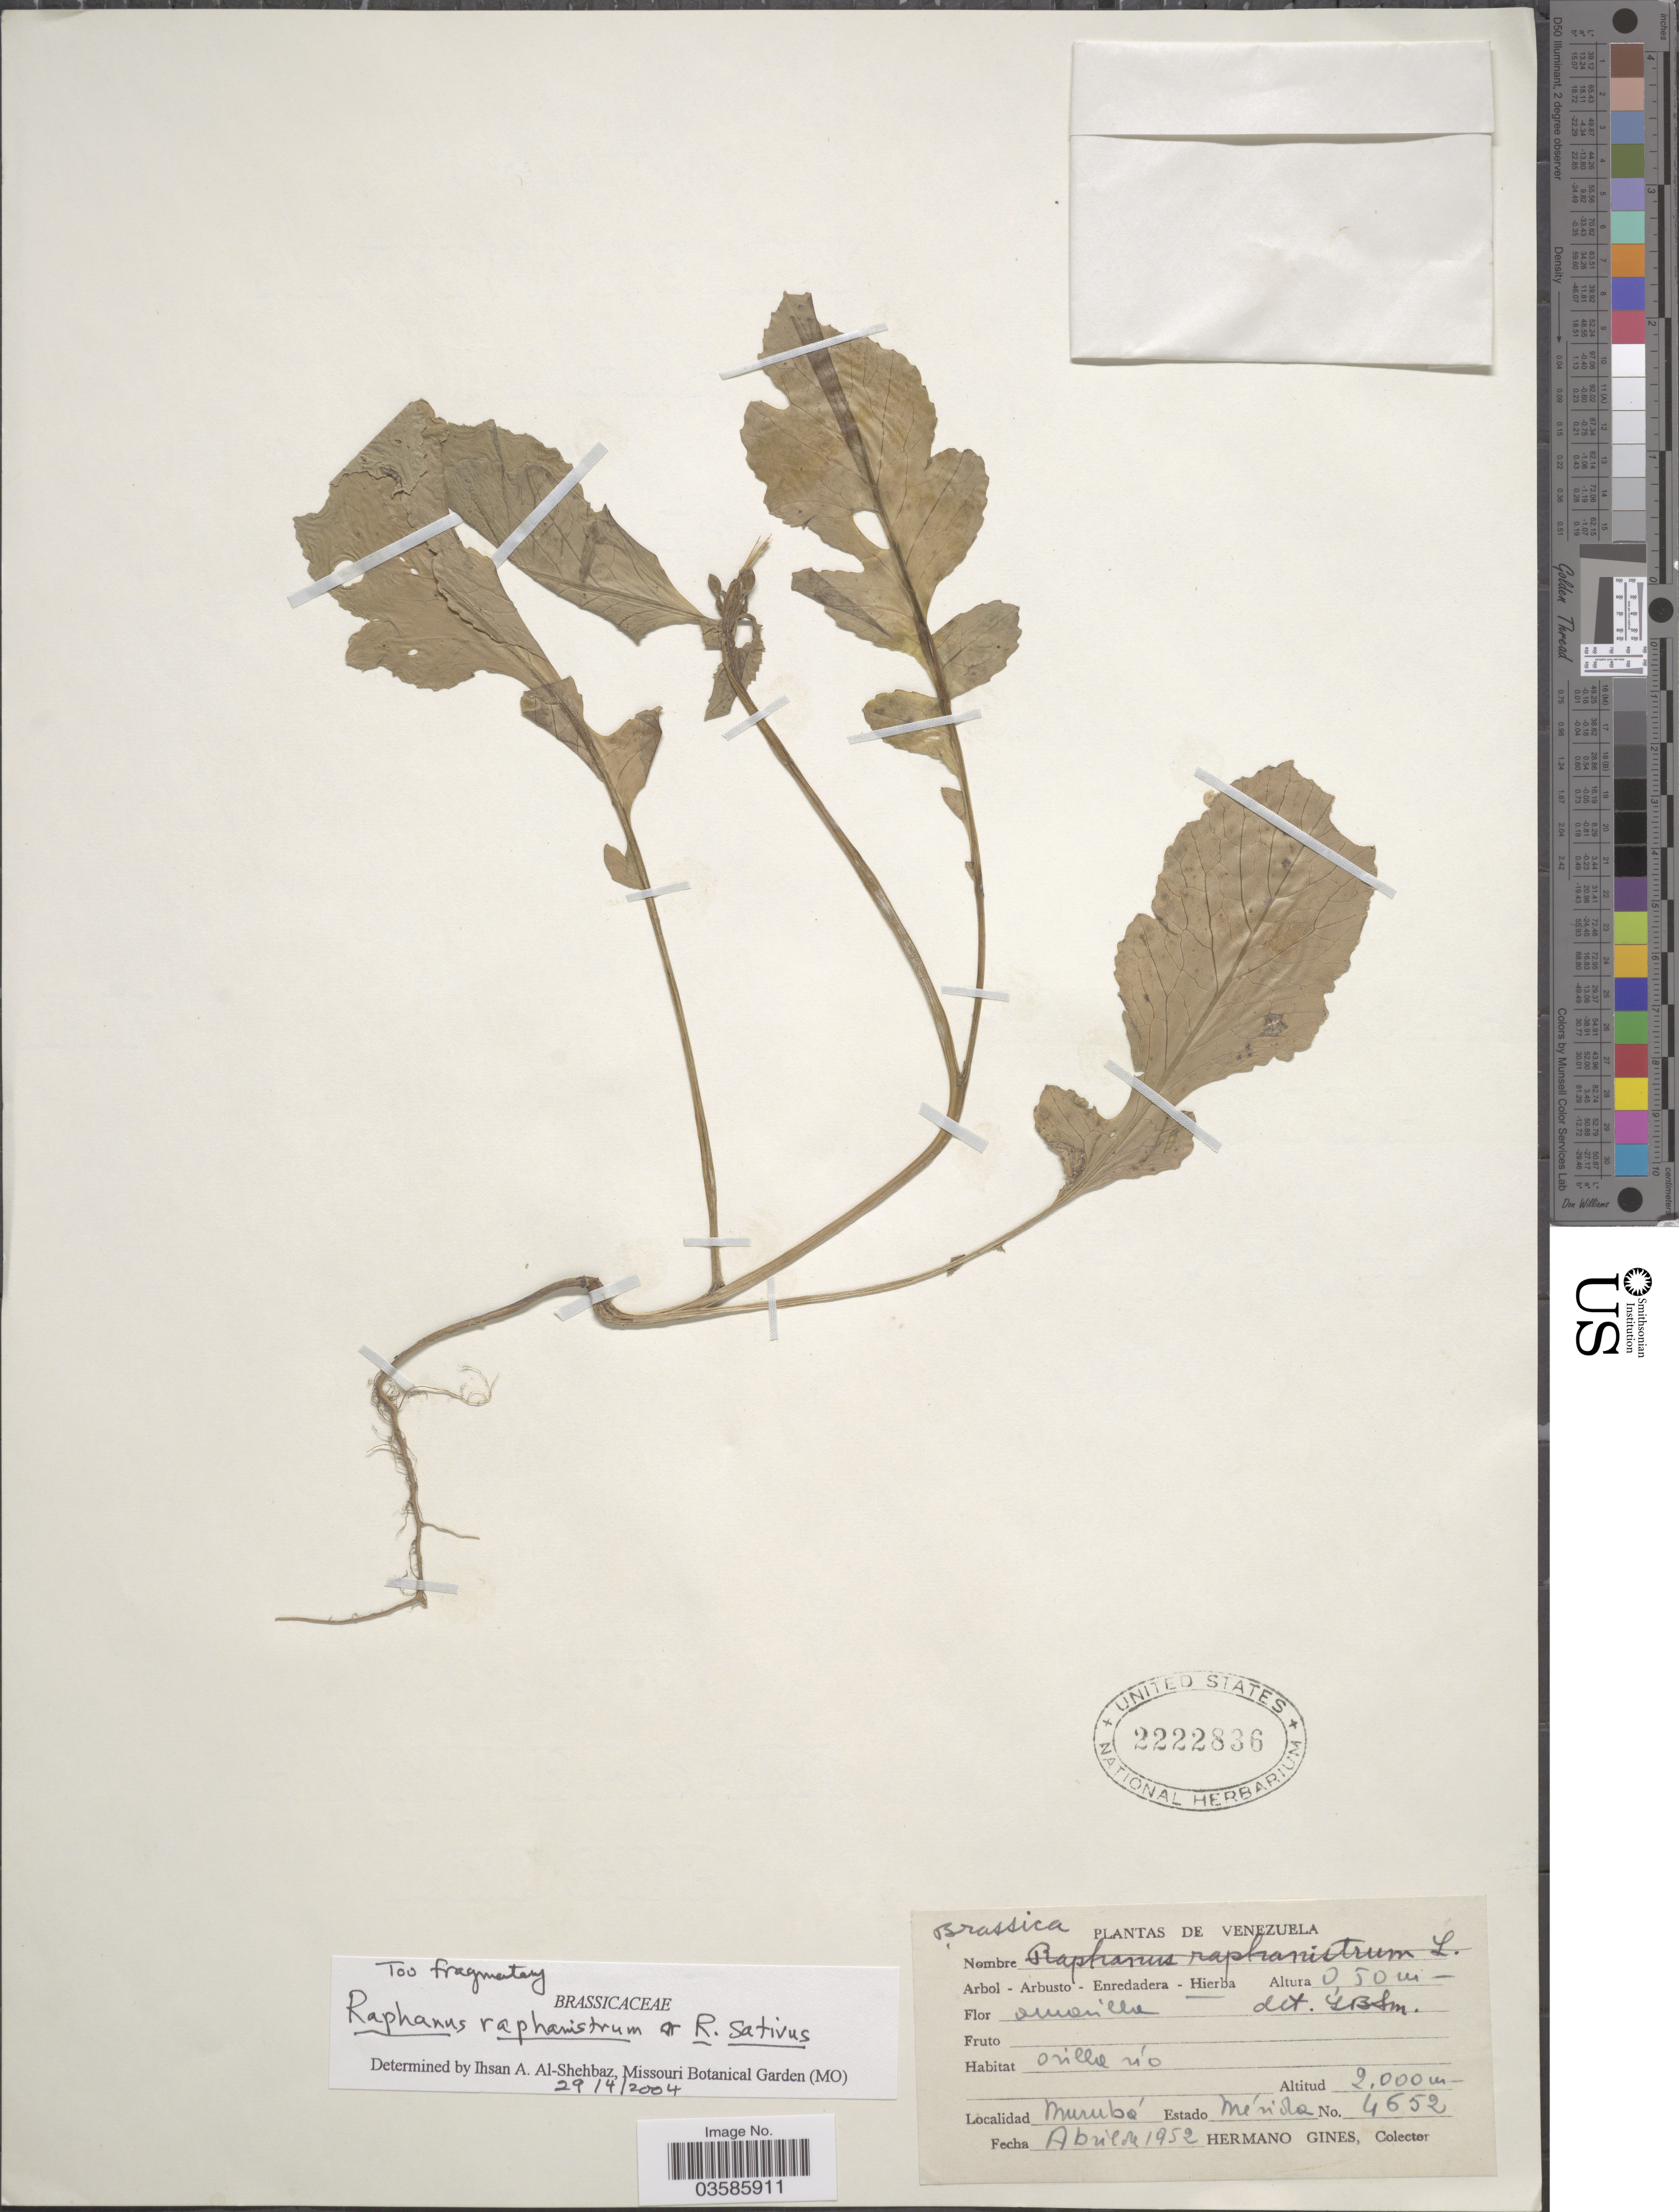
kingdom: Plantae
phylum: Tracheophyta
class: Magnoliopsida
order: Brassicales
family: Brassicaceae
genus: Raphanus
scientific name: Raphanus raphanistrum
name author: L.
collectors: Bro. Gines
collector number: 4652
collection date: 1952-04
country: Venezuela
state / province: Mérida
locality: Orillie Río. Muruba.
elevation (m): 2000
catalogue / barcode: US 2222836